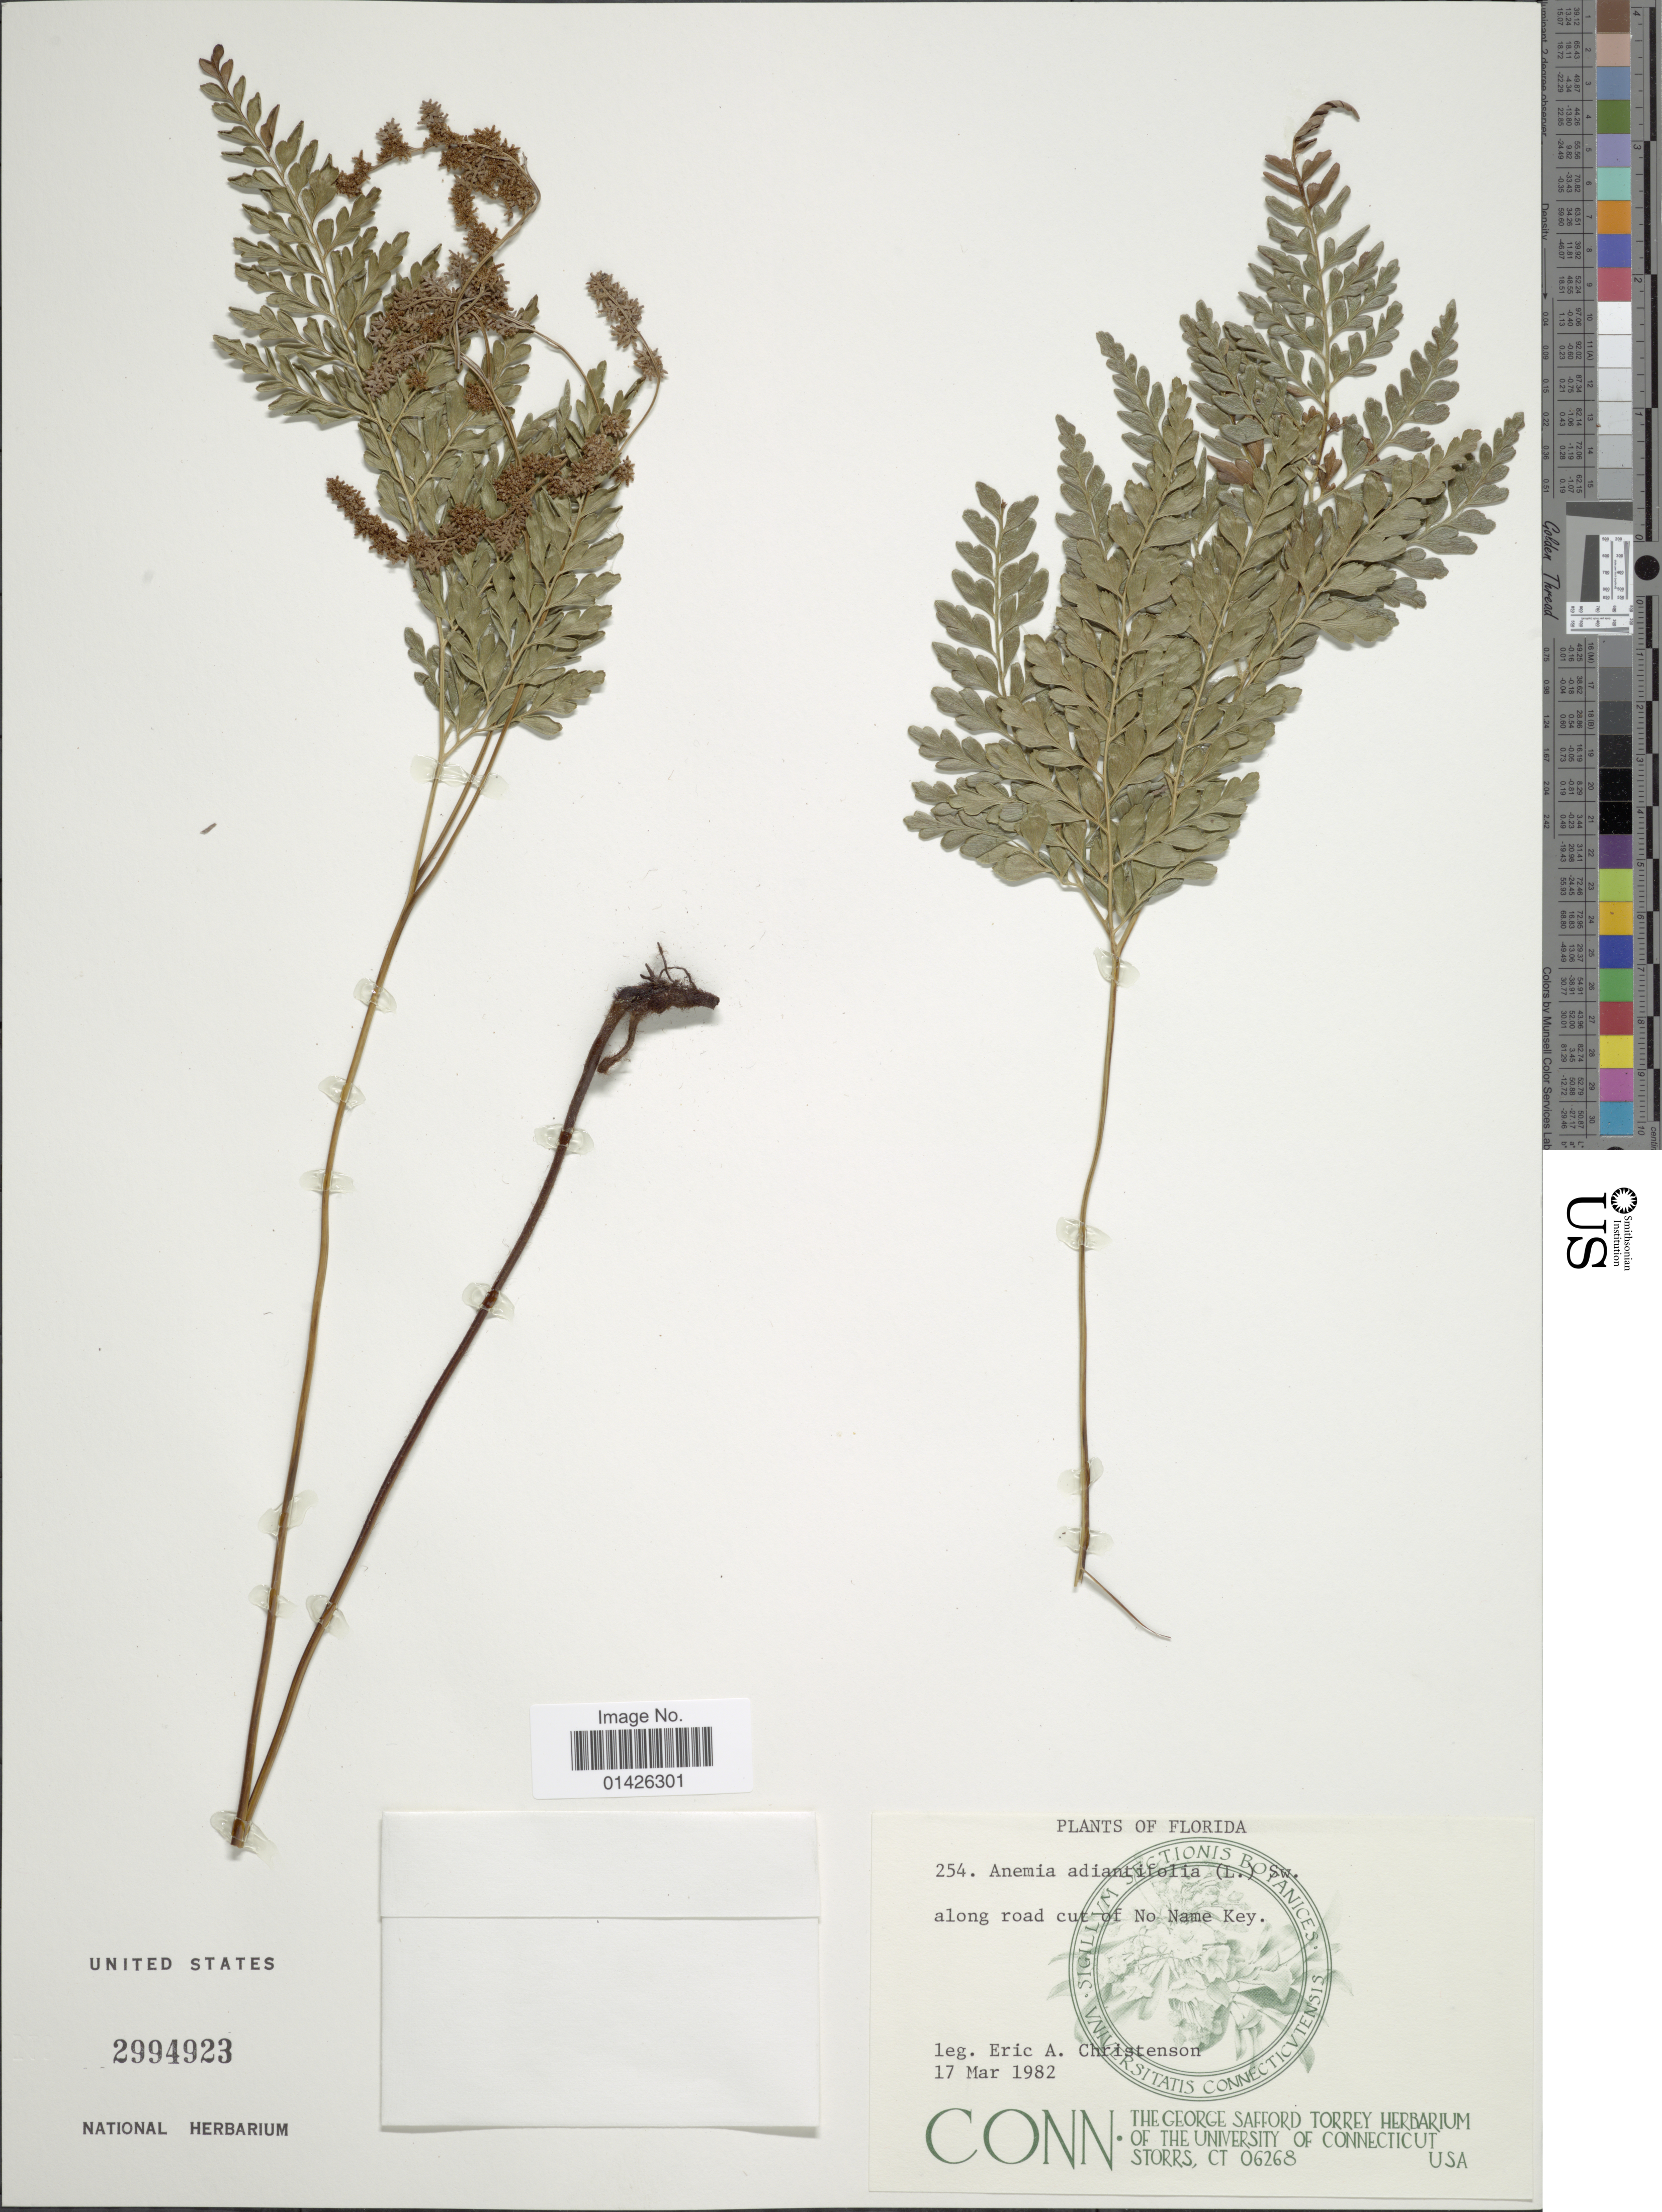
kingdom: Plantae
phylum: Tracheophyta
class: Polypodiopsida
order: Schizaeales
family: Anemiaceae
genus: Anemia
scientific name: Anemia adiantifolia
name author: (L.) Sw.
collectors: E. A. Christenson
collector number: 254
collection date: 1982-03-17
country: United States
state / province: Florida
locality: Along road cut of No Name Key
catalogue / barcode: US 2994923